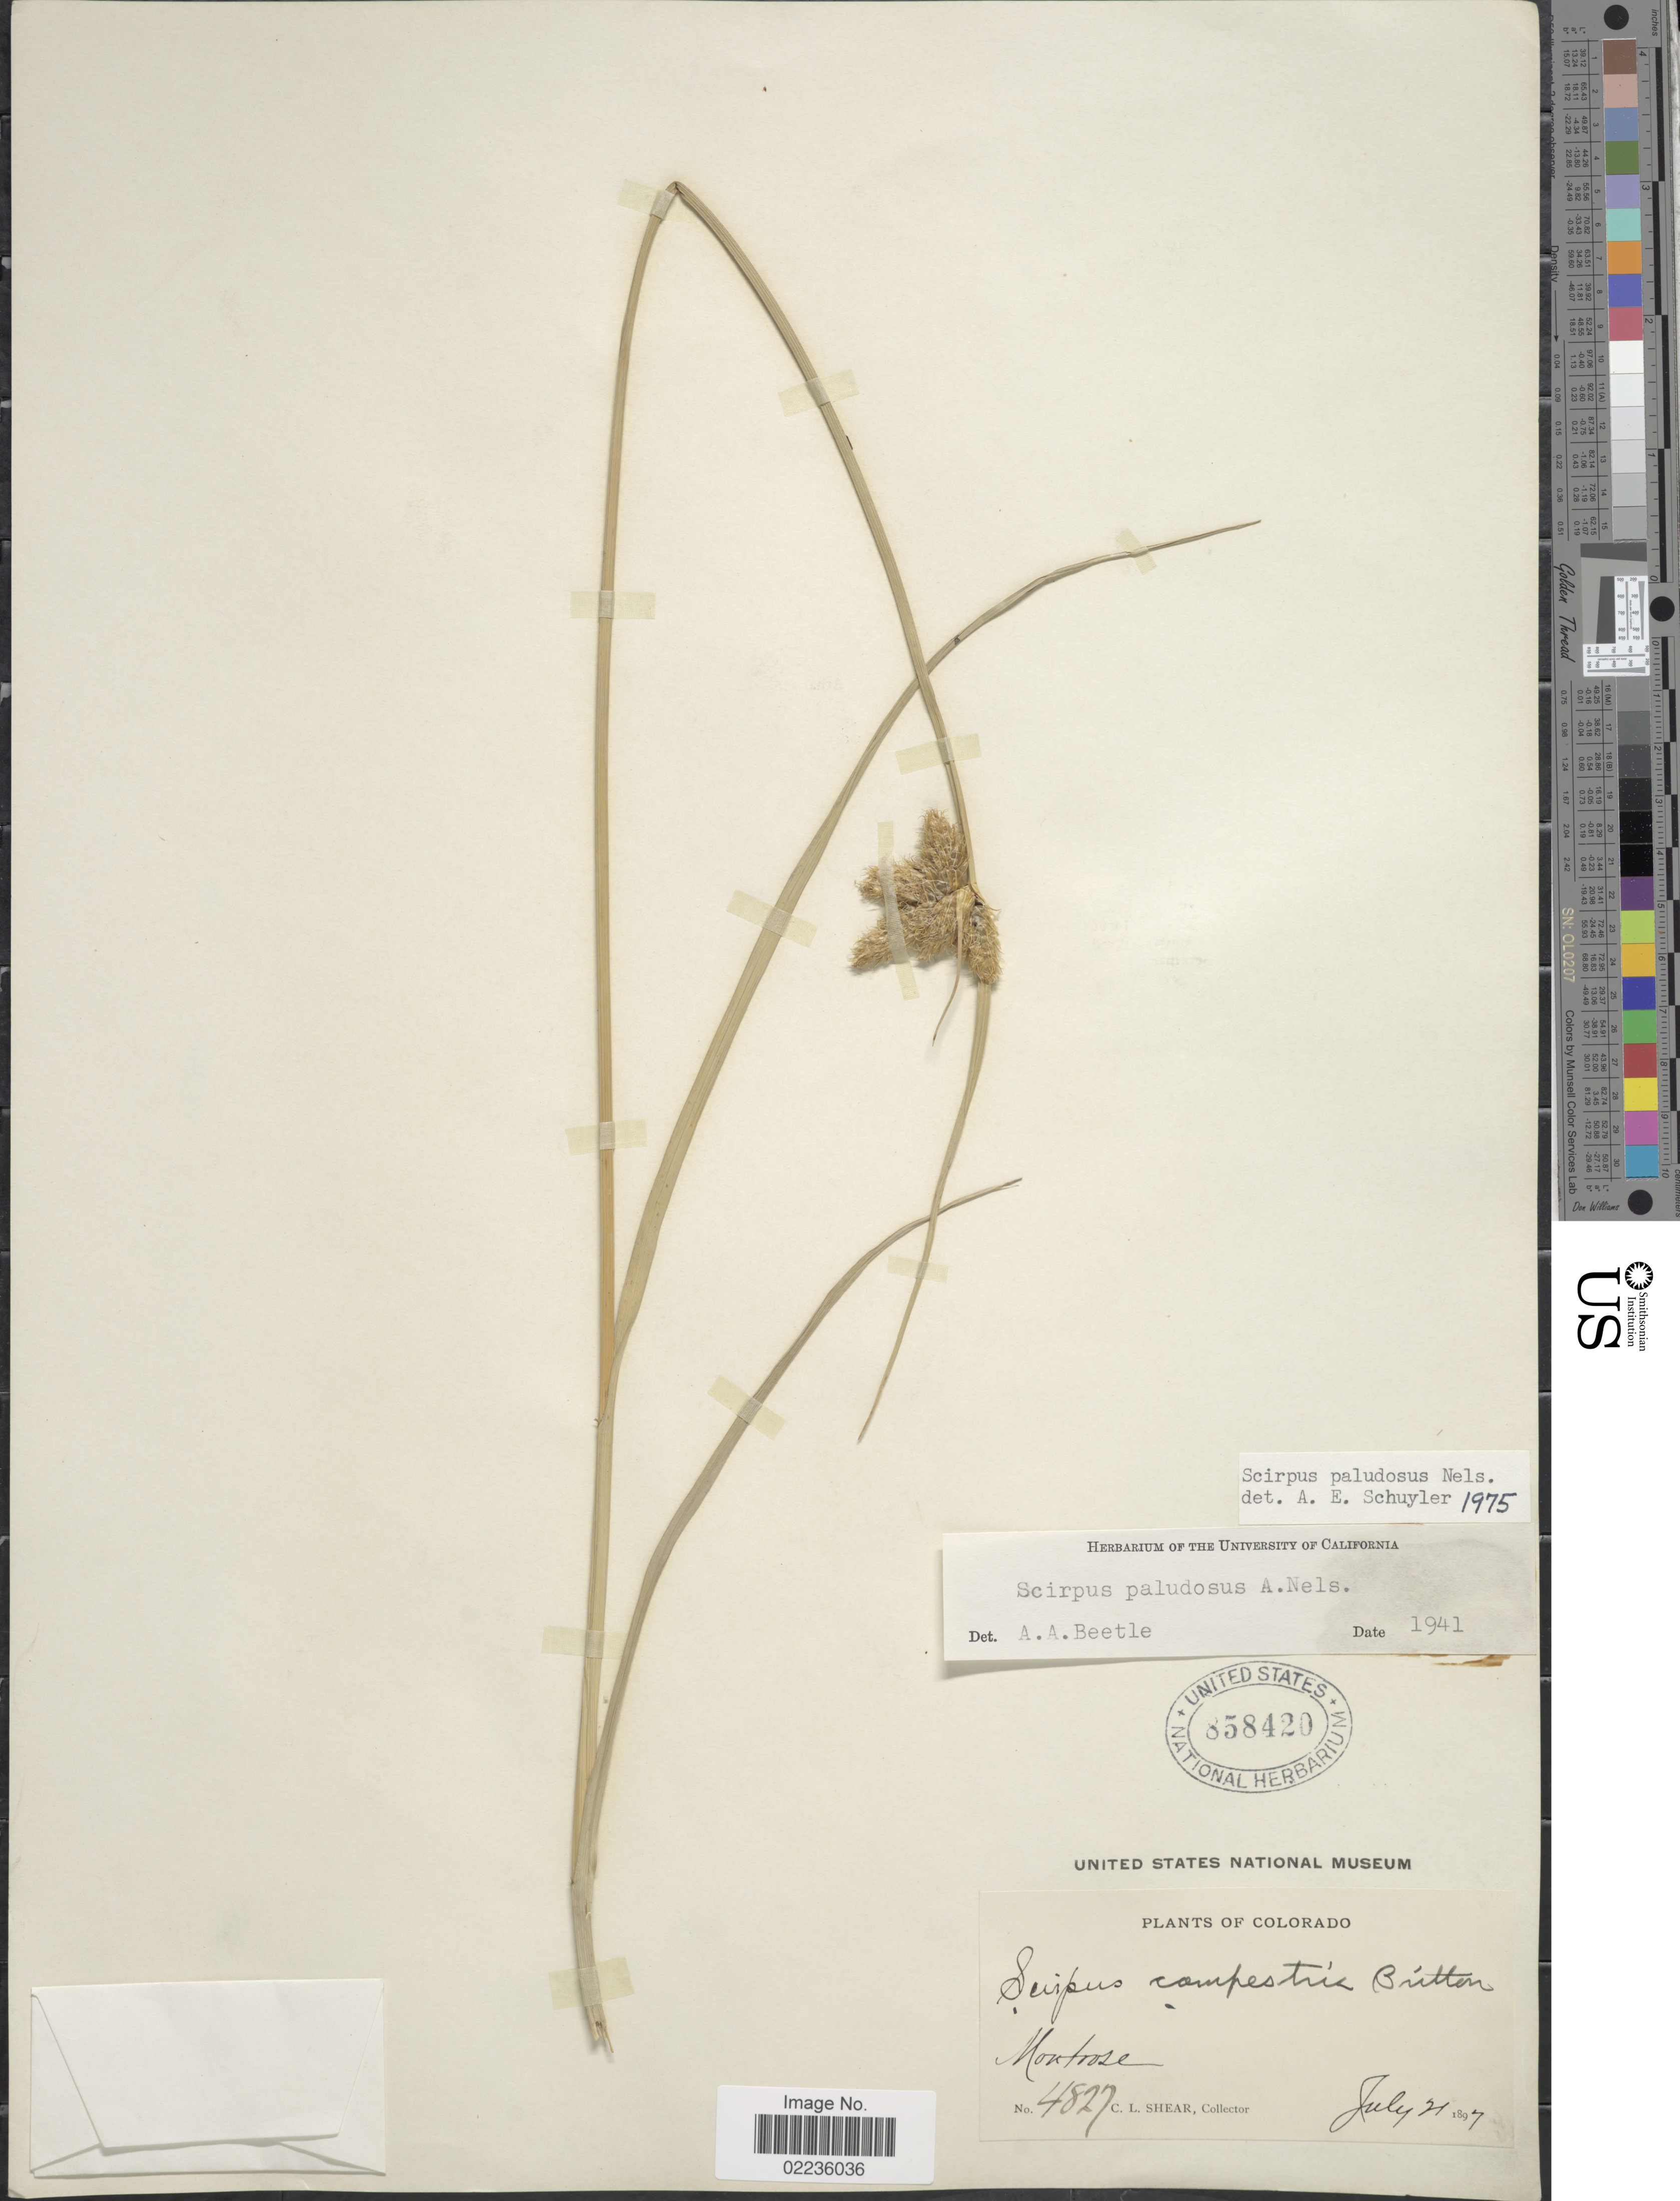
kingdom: Plantae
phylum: Tracheophyta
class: Liliopsida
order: Poales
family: Cyperaceae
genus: Bolboschoenus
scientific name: Bolboschoenus maritimus subsp. paludosus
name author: (A. Nelson) T. Koyama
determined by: Strong, M. T., (US), Smithsonian Institution - National Museum of Natural History (UNITED STATES)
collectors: C. L. Shear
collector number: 4827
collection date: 1897-07-21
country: United States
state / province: Colorado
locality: Montrose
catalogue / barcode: US 858420